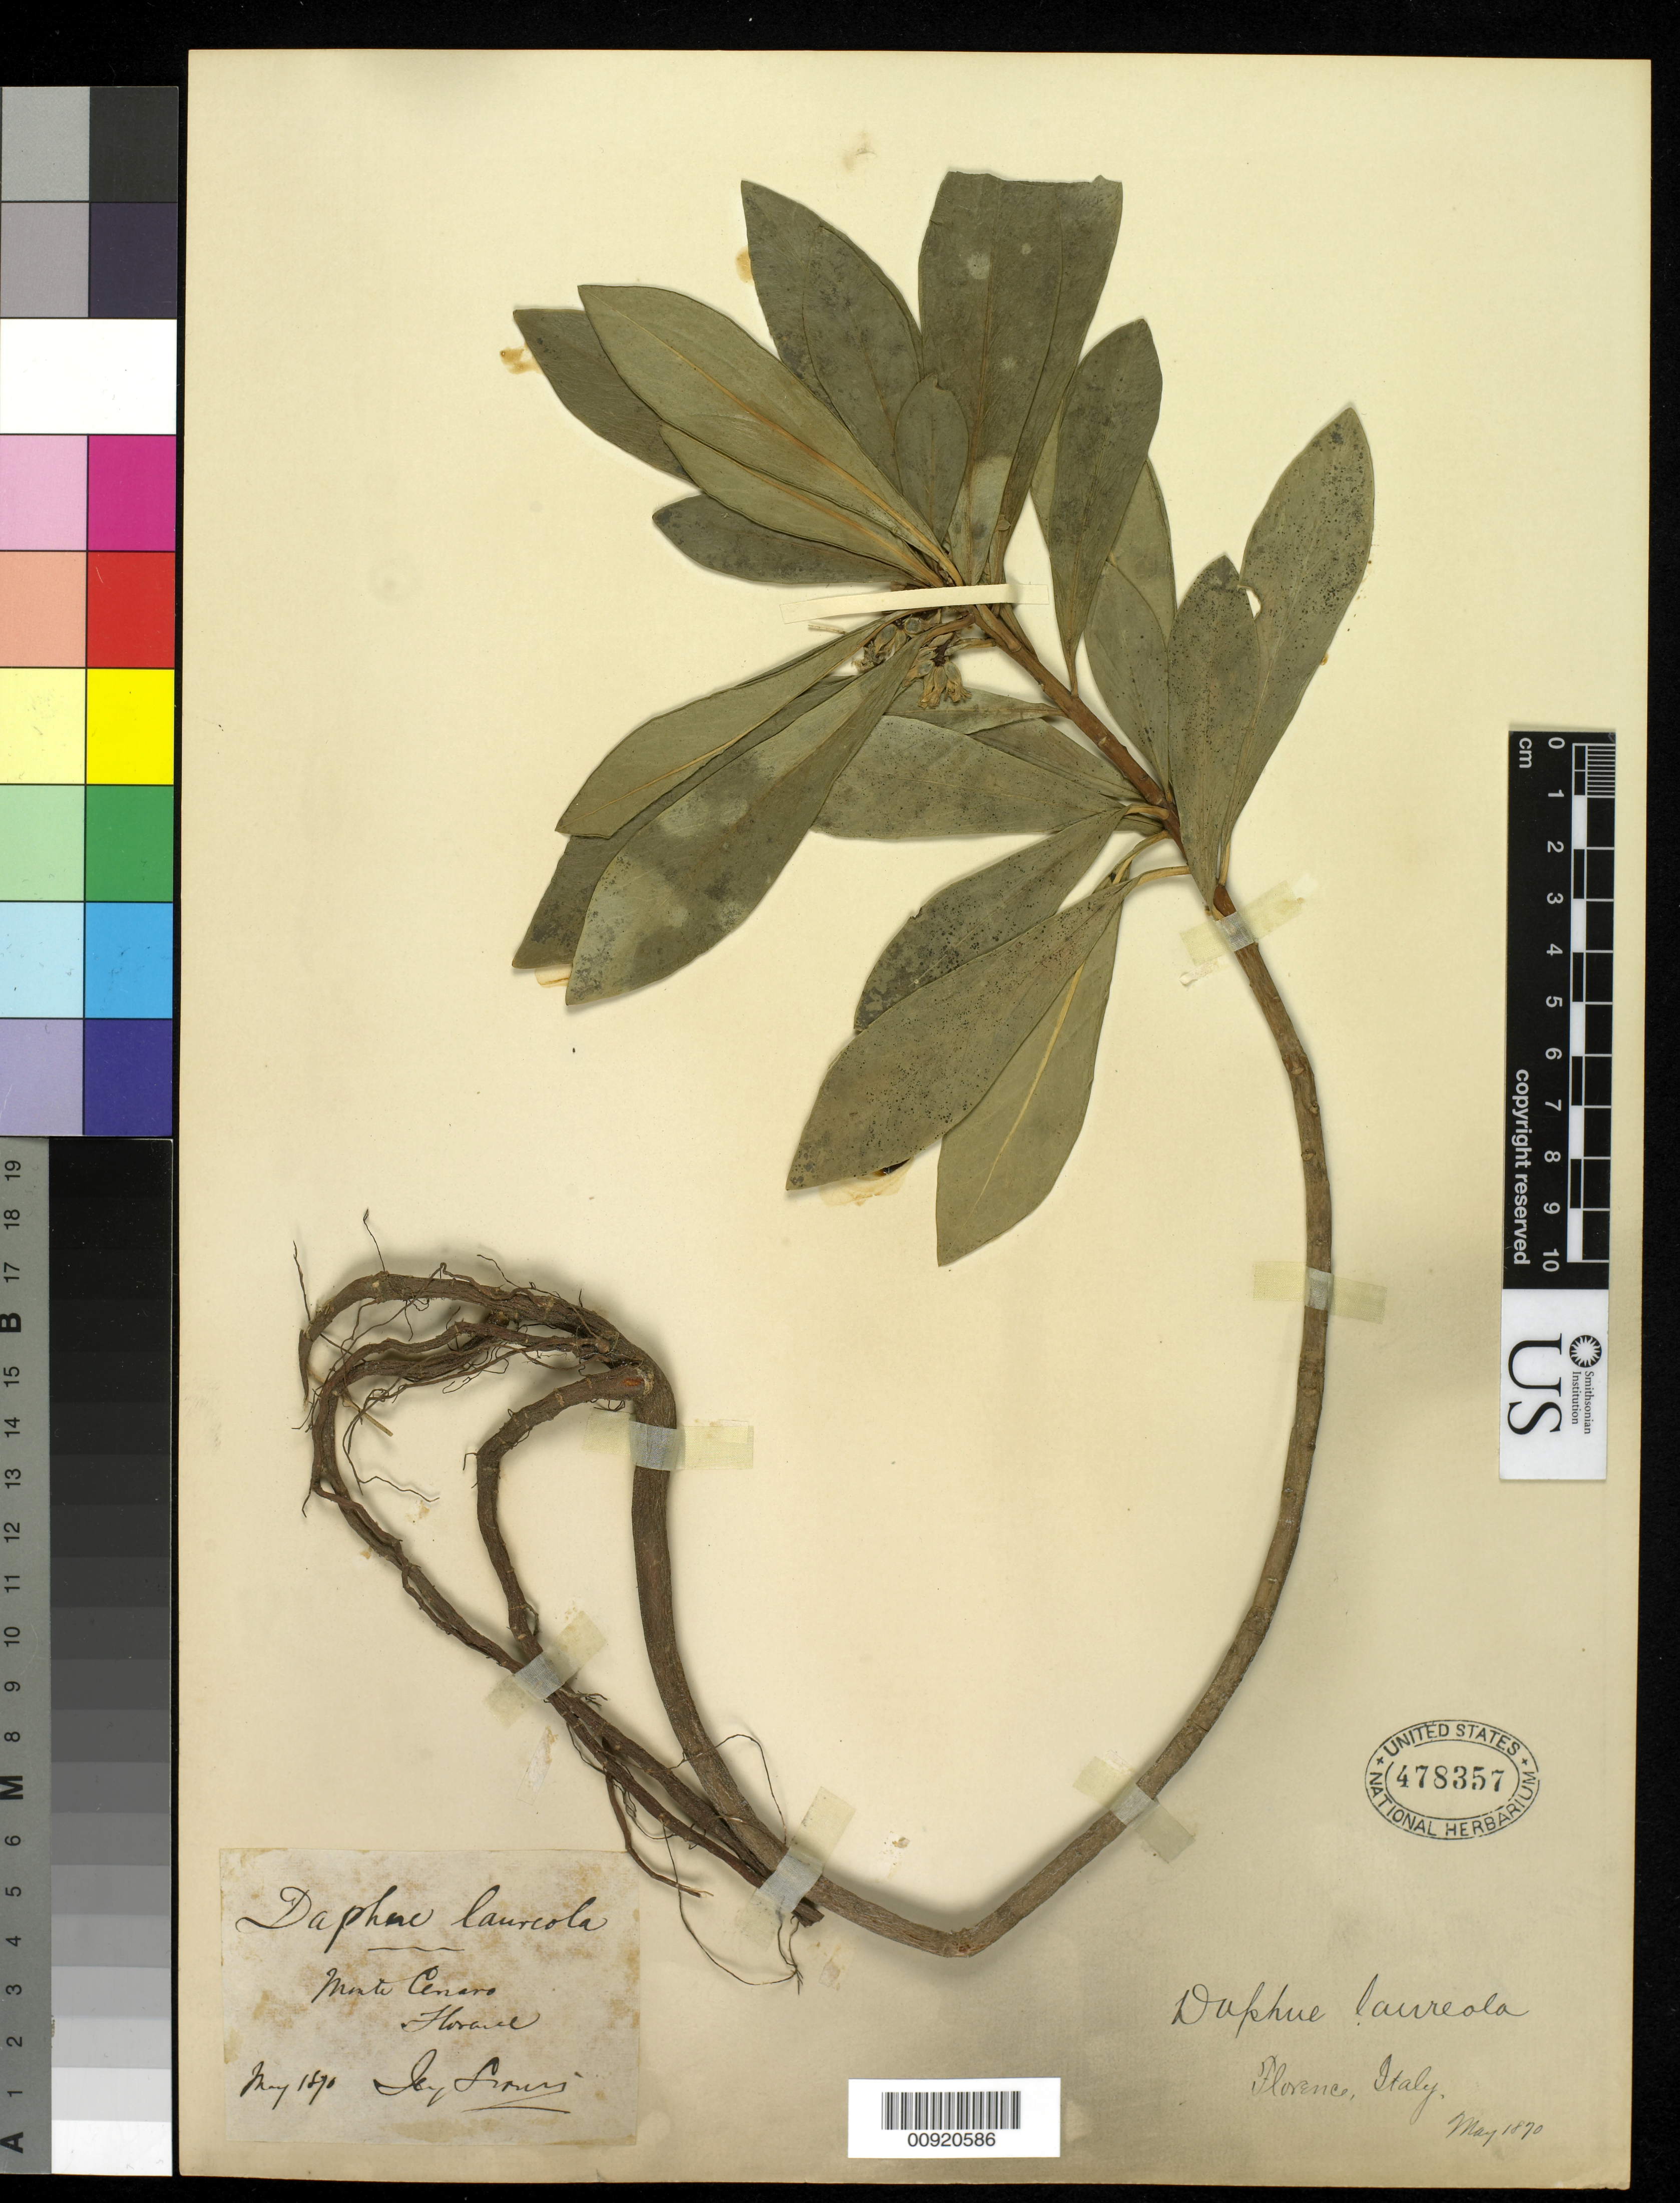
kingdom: Plantae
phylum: Tracheophyta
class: Magnoliopsida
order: Malvales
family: Thymelaeaceae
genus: Daphne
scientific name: Daphne laureola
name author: L.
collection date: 1870-05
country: Italy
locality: Florence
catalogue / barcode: US 478357